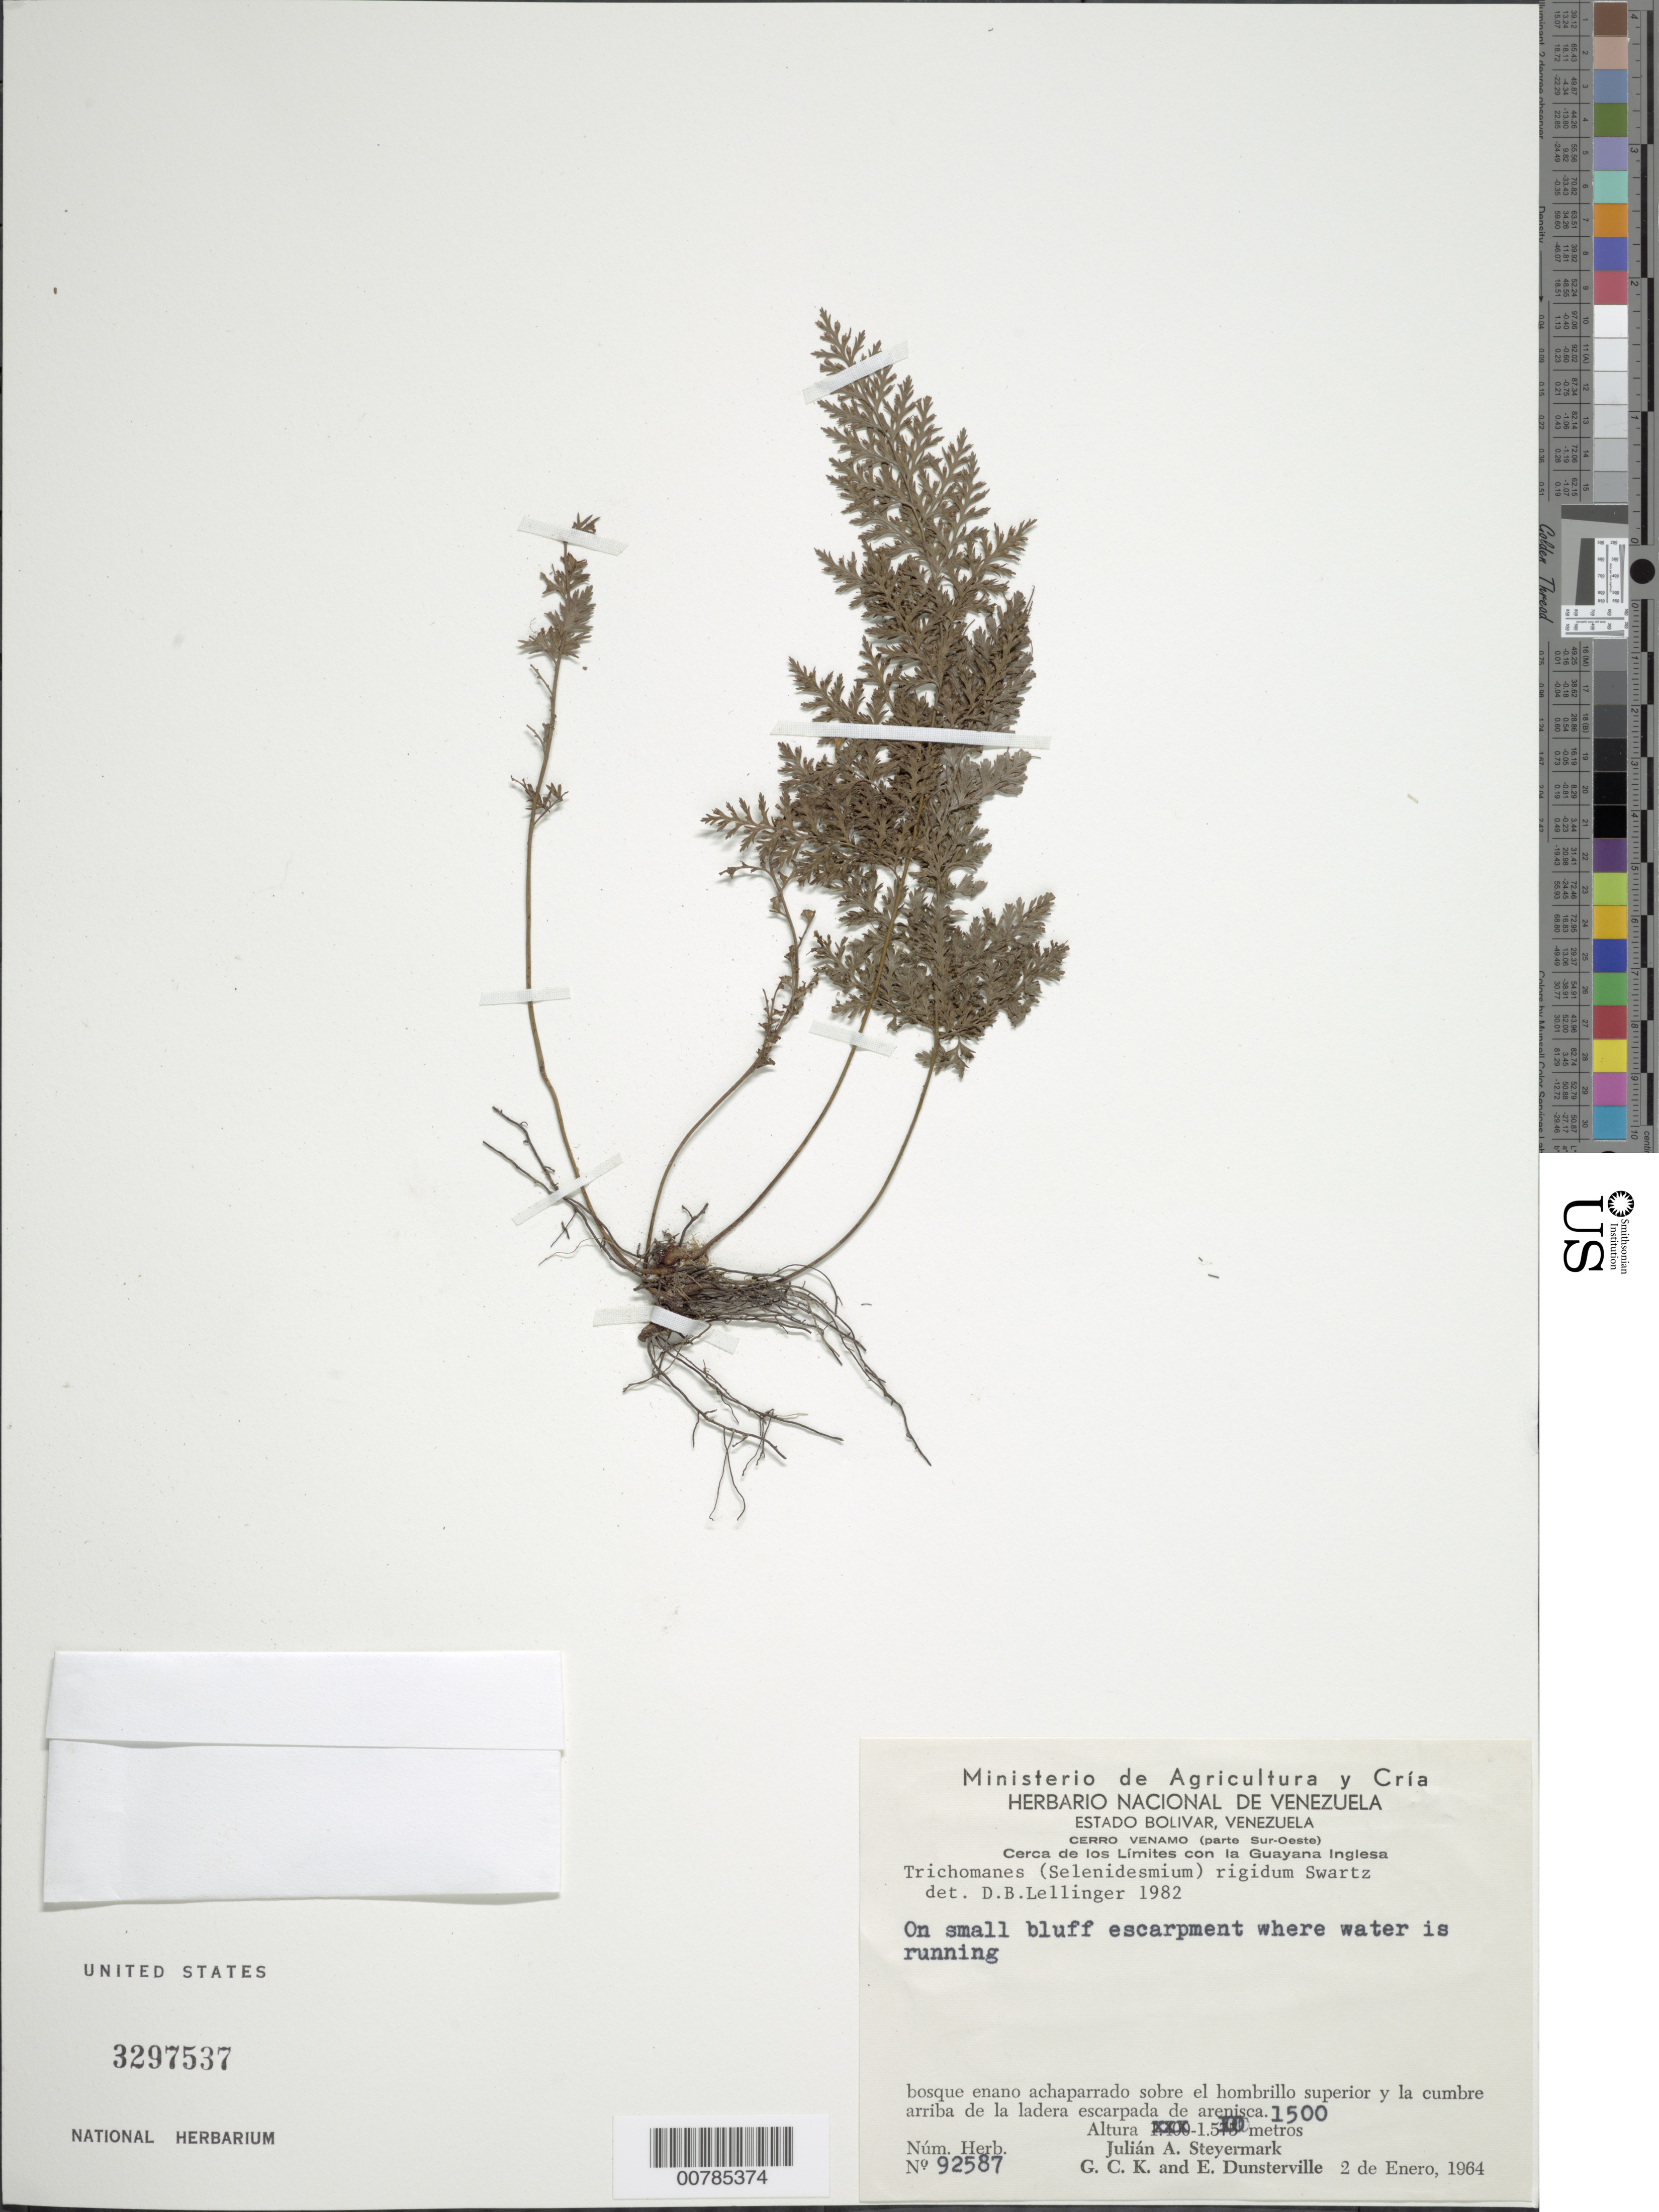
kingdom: Plantae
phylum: Tracheophyta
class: Polypodiopsida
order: Hymenophyllales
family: Hymenophyllaceae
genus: Abrodictyum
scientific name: Abrodictyum rigidum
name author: (Sw.) Ebihara & Dubuisson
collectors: J. Steyermark, G. C. K. Dunsterville & E. Dunsterville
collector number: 92587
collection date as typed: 2-Jan-64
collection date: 1964-01-02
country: Venezuela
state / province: Bolívar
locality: Cerro Venamo, cerca de los limites con la Guayana Inglesa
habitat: Small bluff escarpment where water is running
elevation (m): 1500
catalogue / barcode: US 3297537